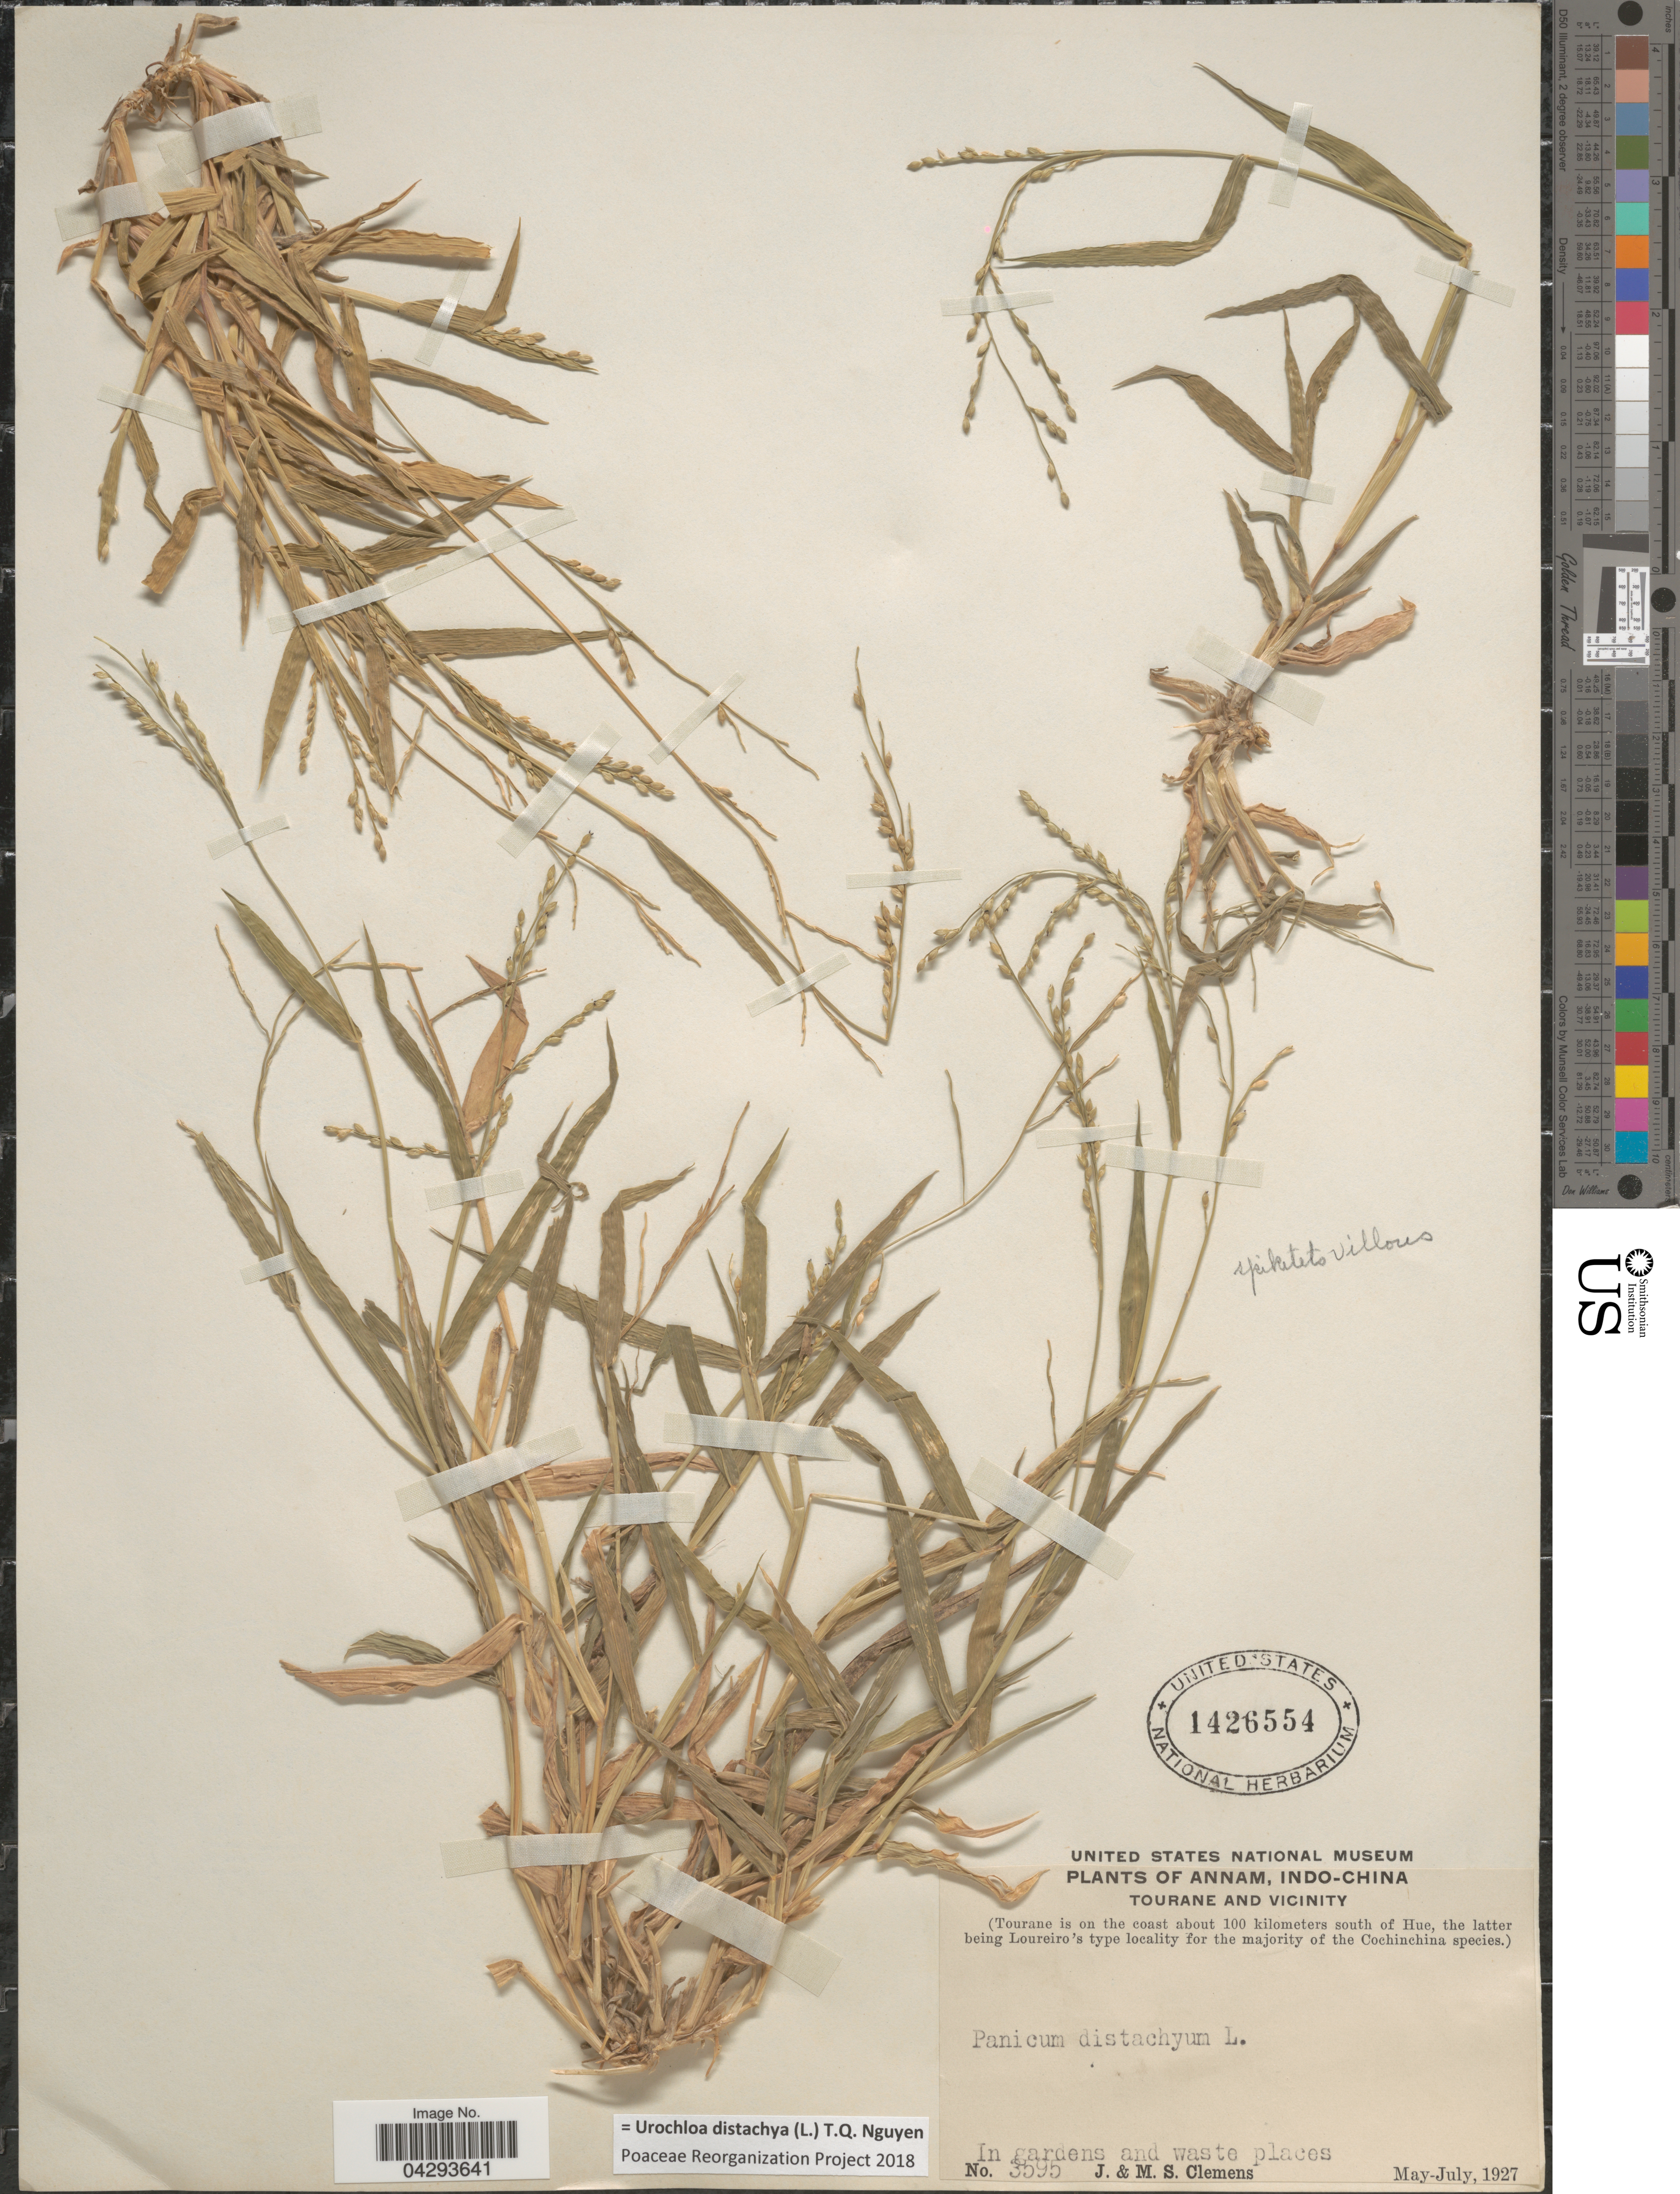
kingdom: Plantae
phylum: Tracheophyta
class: Liliopsida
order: Poales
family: Poaceae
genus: Urochloa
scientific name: Urochloa distachya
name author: (L.) T.Q. Nguyen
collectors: J. Clemens & M. S. Clemens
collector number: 3595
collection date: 1927-05/1927-07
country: Vietnam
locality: Annam, Indo-China. Tourane and vicinity, (Tourane is on the coast about 100 kilometers south of Hue, the latter being Loureiro's type locality for the majority of the Cochinchina species).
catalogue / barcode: US 1426554